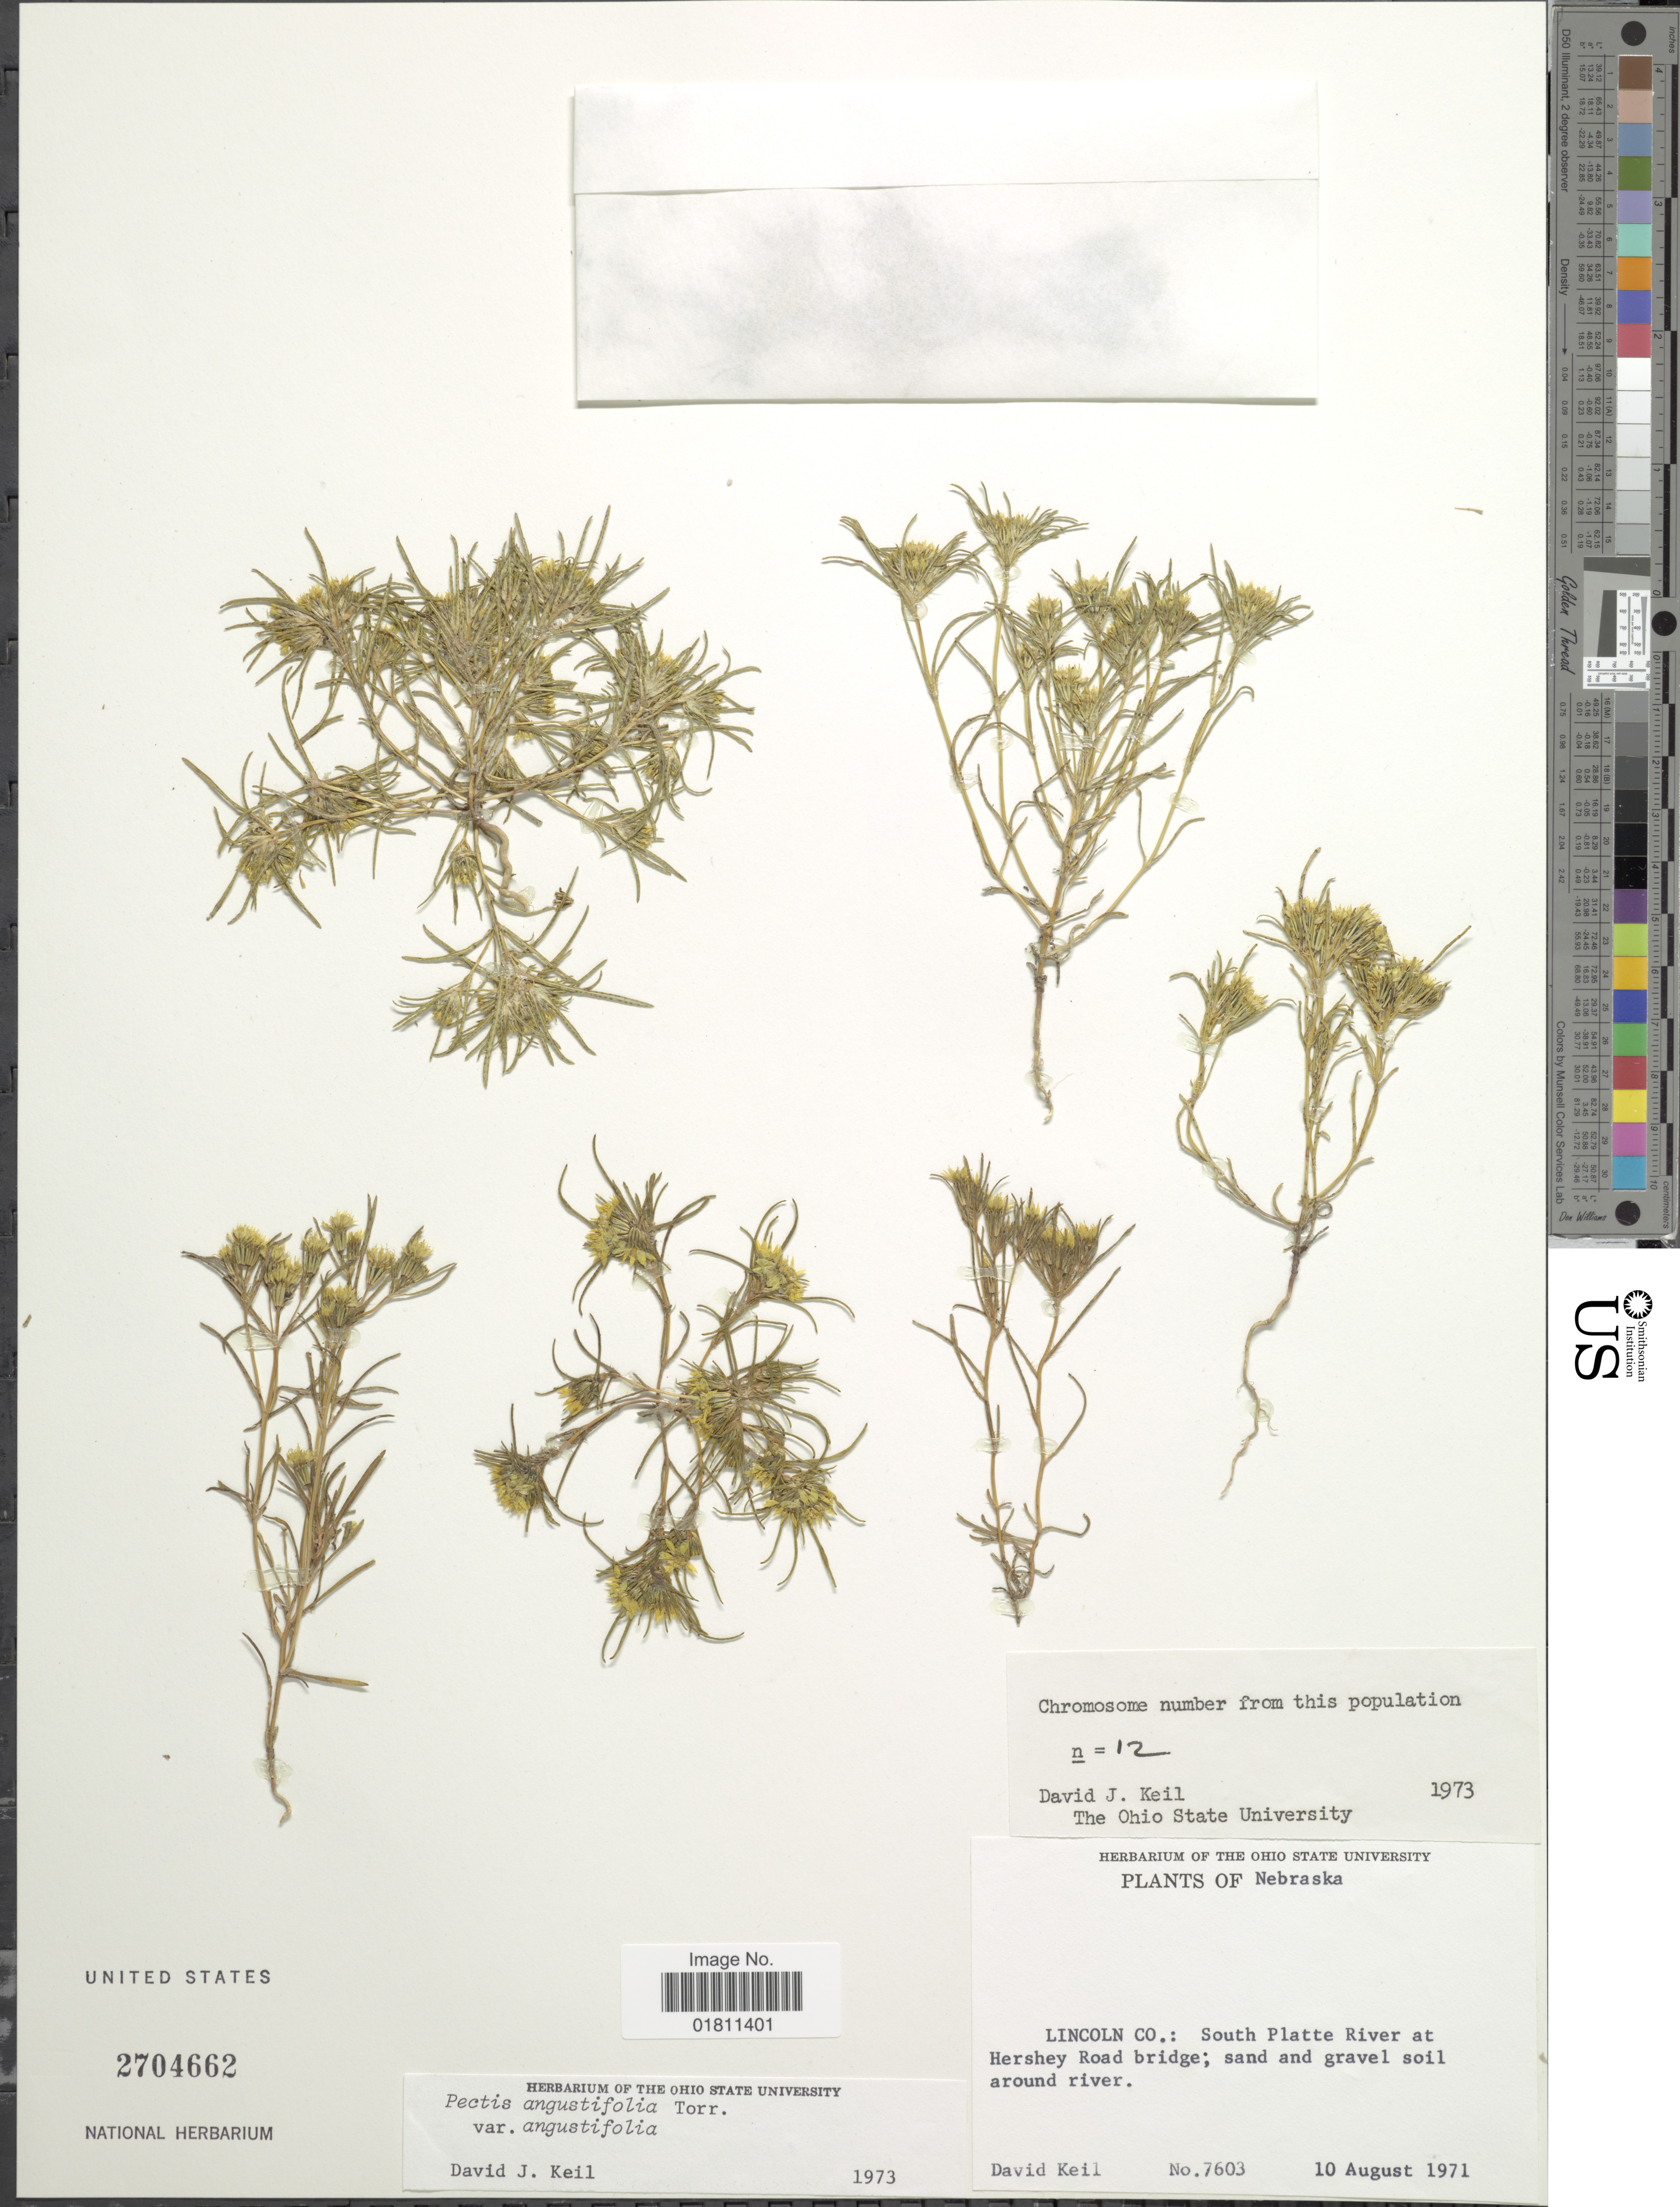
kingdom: Plantae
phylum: Tracheophyta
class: Magnoliopsida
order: Asterales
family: Asteraceae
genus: Pectis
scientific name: Pectis angustifolia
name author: Torr.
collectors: D. J. Keil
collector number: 7603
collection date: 1971-08-10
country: United States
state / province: Nebraska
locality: Lincoln Co.: South Platte River at Hershey Road bridge.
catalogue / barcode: US 2704662